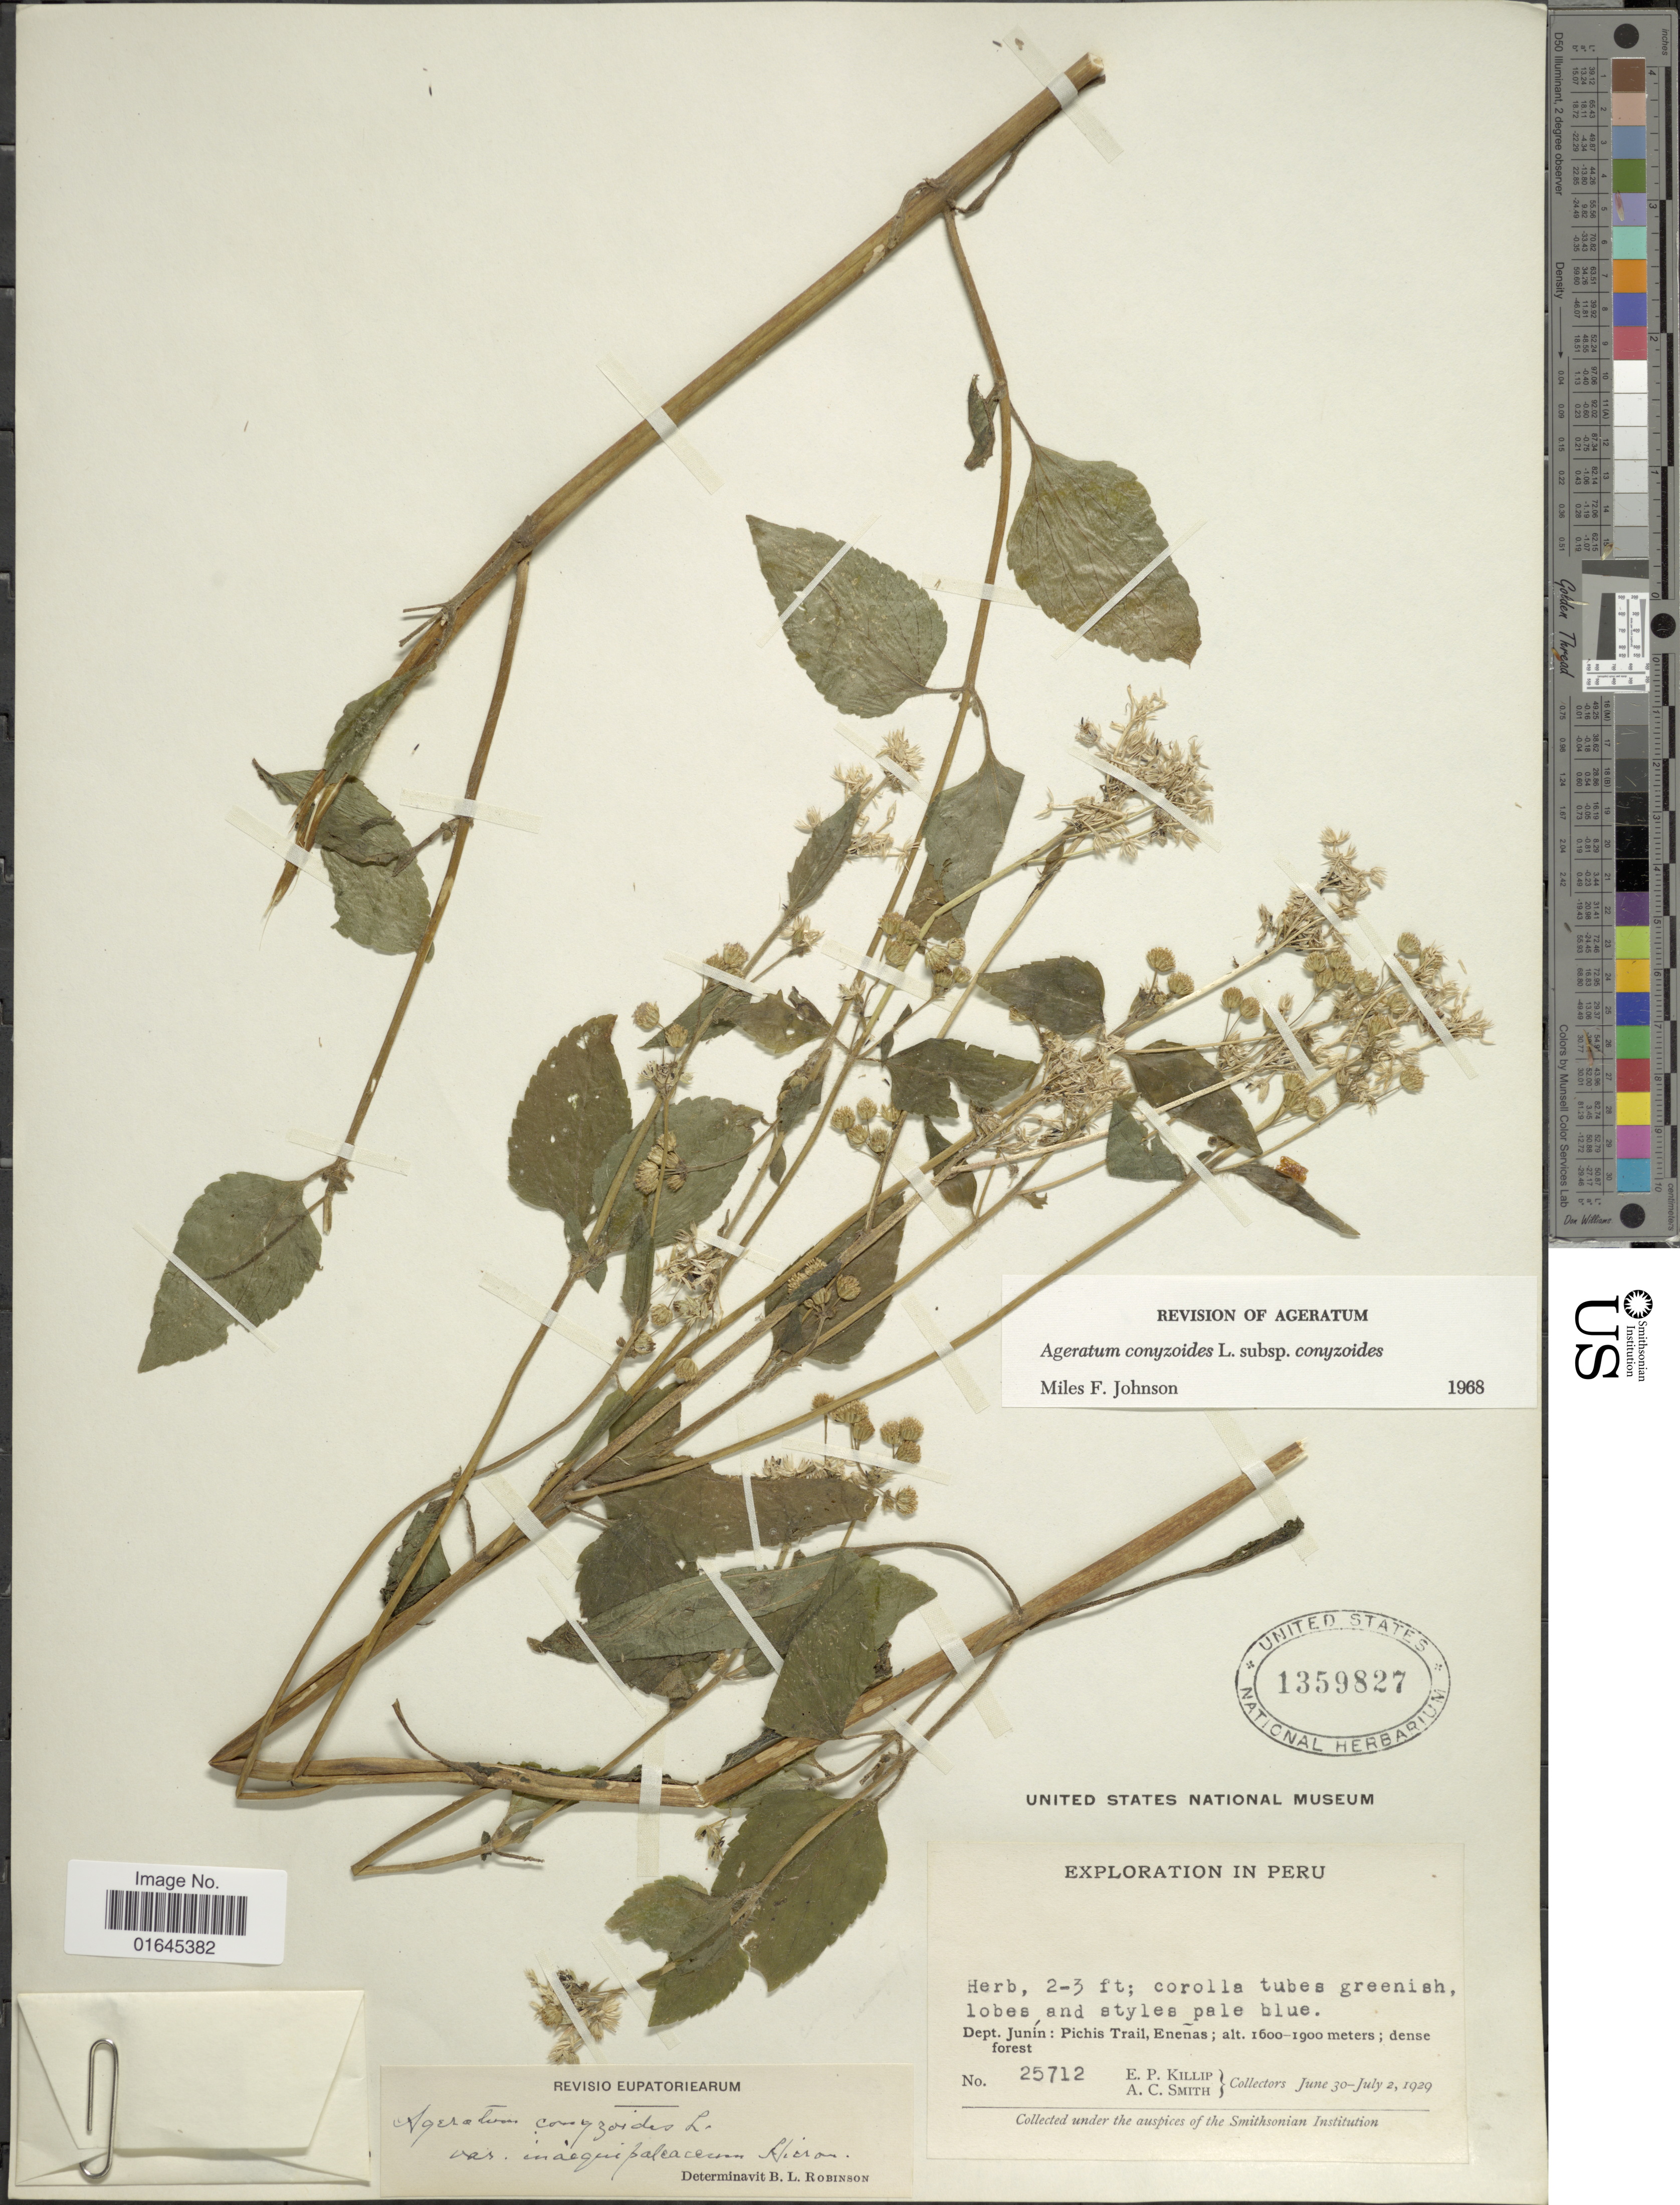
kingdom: Plantae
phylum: Tracheophyta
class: Magnoliopsida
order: Asterales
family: Asteraceae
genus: Ageratum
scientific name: Ageratum conyzoides subsp. conyzoides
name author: L.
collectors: E. P. Killip & A. C. Smith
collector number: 25712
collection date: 1929-06-30/1929-07-02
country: Peru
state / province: Junín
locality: Pichis Trail, Eneñas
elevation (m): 1600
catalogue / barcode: US 1359827